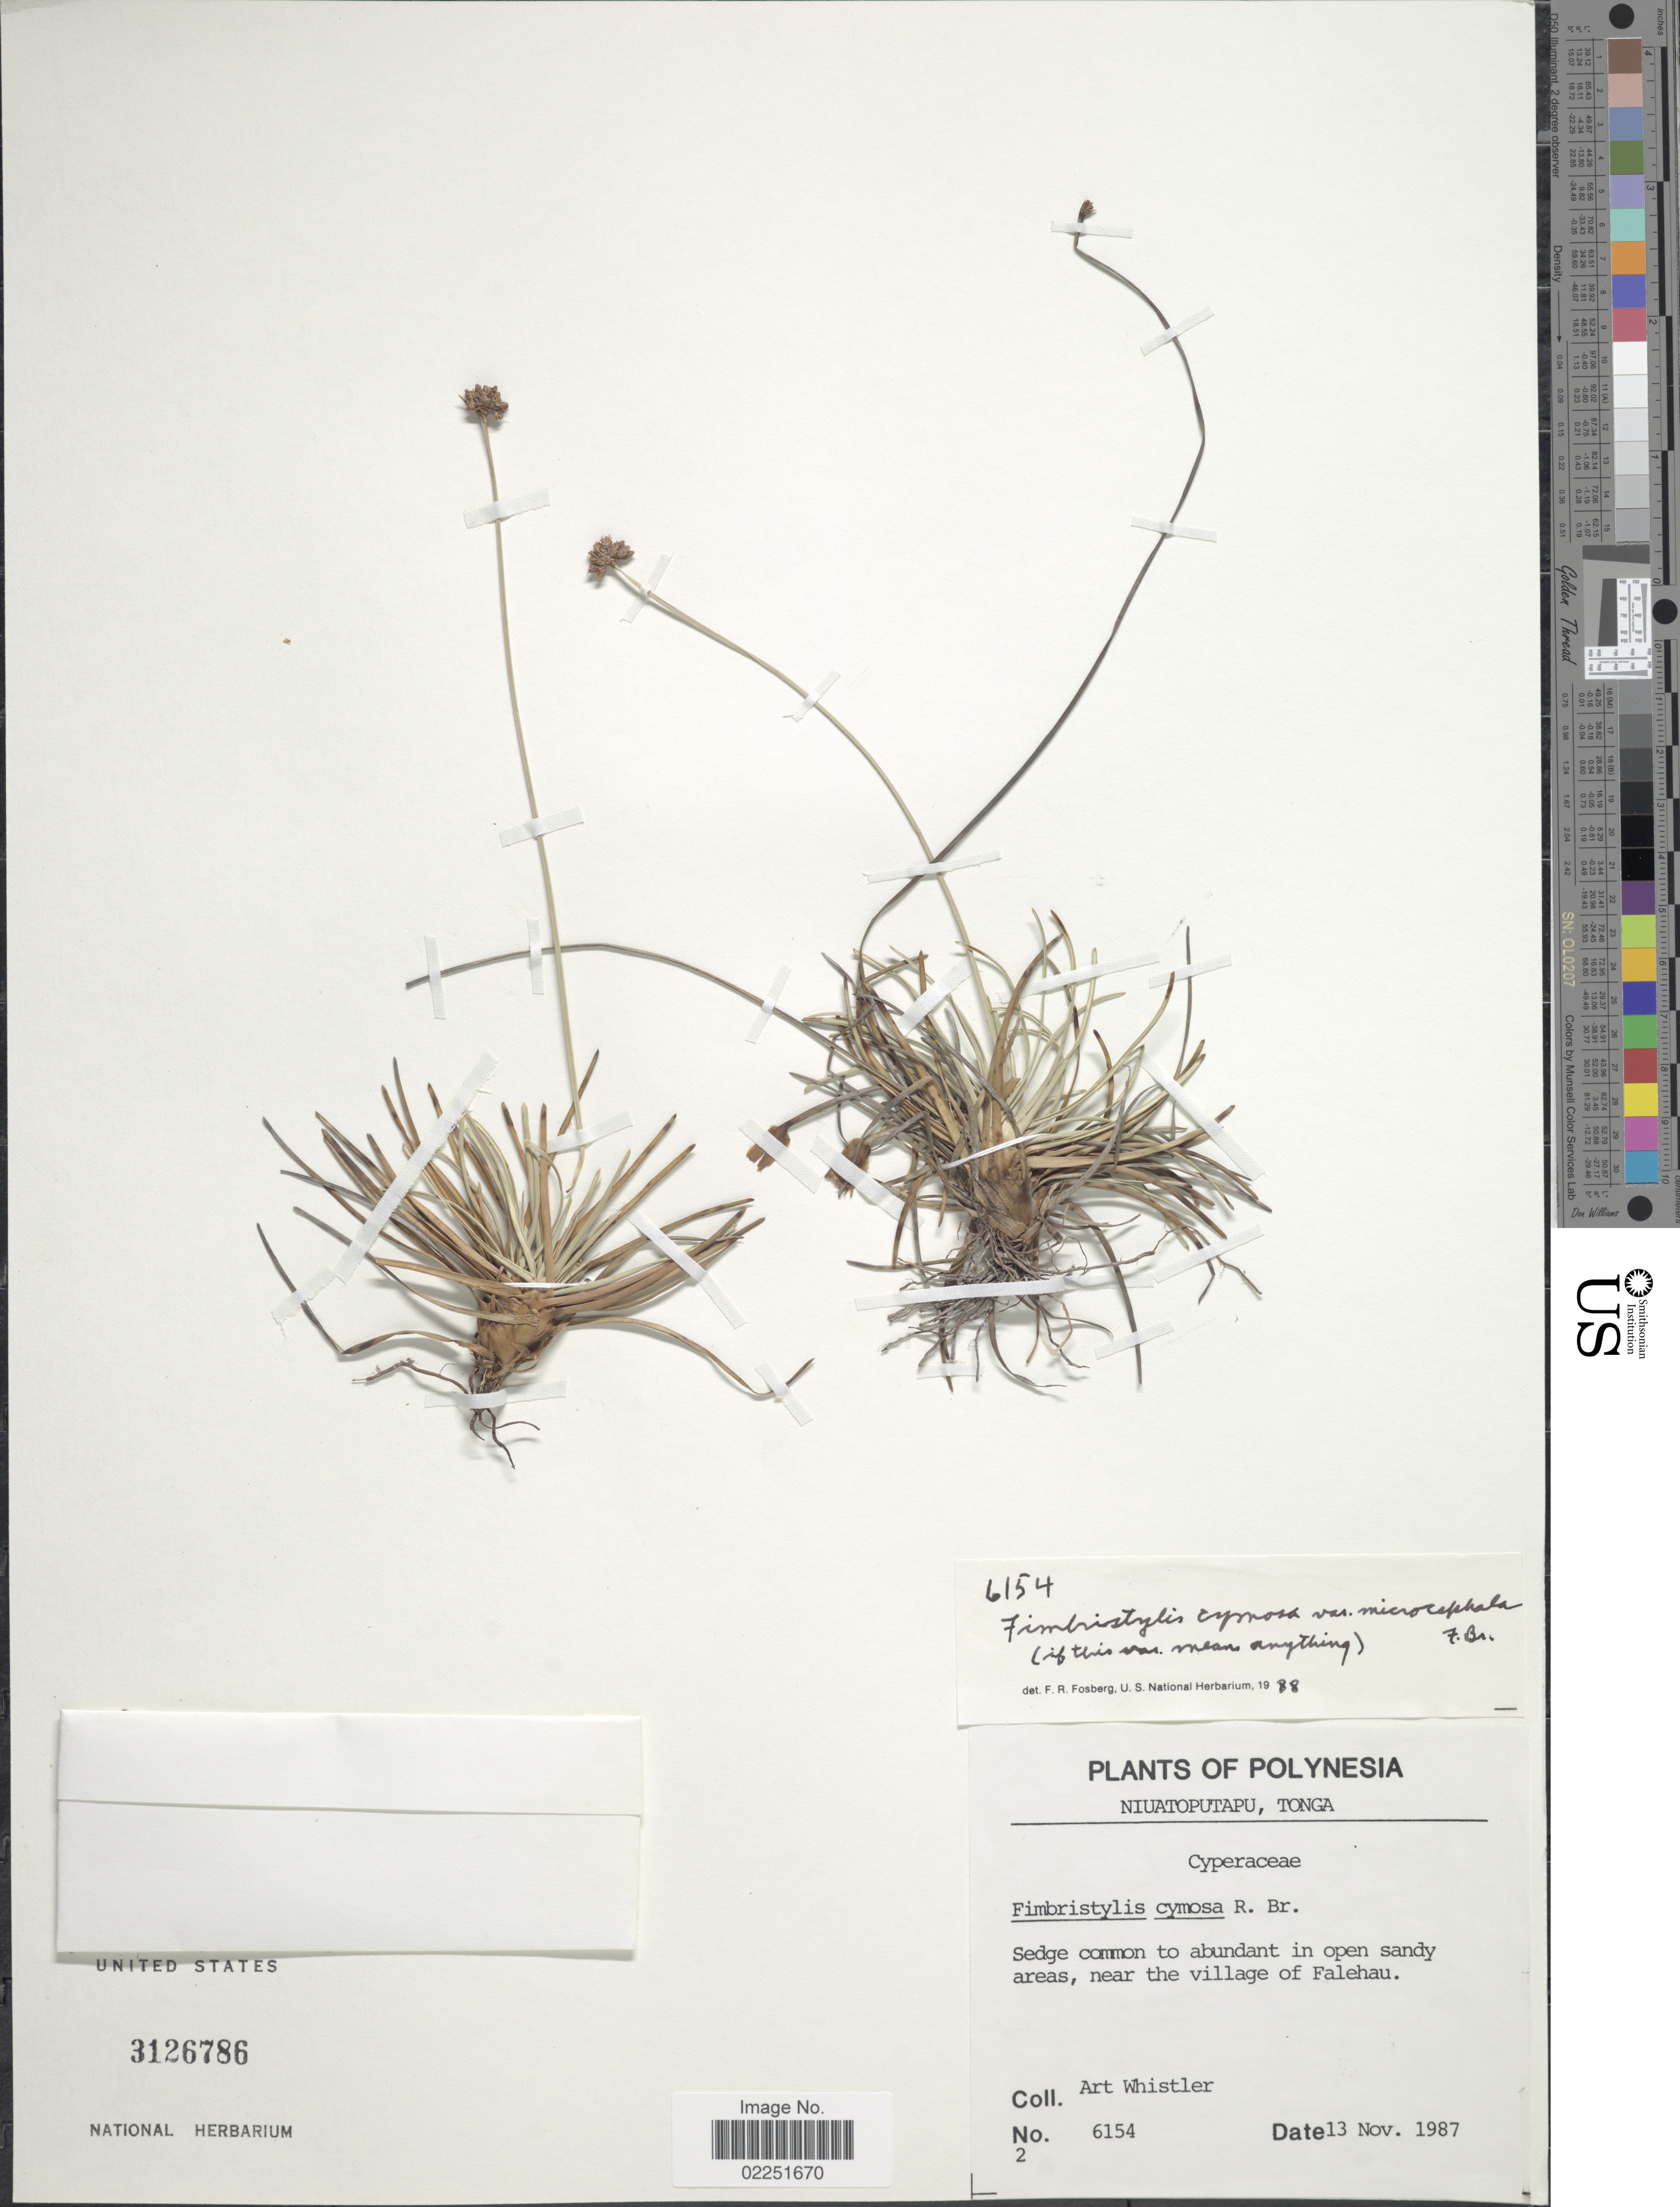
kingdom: Plantae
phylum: Tracheophyta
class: Liliopsida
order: Poales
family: Cyperaceae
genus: Fimbristylis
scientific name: Fimbristylis cymosa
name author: R. Br.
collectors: A. Whistler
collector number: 6154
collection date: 1987-11-13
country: Tonga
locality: Polynesia. Niuatoputapu, Tonga, in open sandy areas, near the village of Falehau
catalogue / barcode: US 3126786